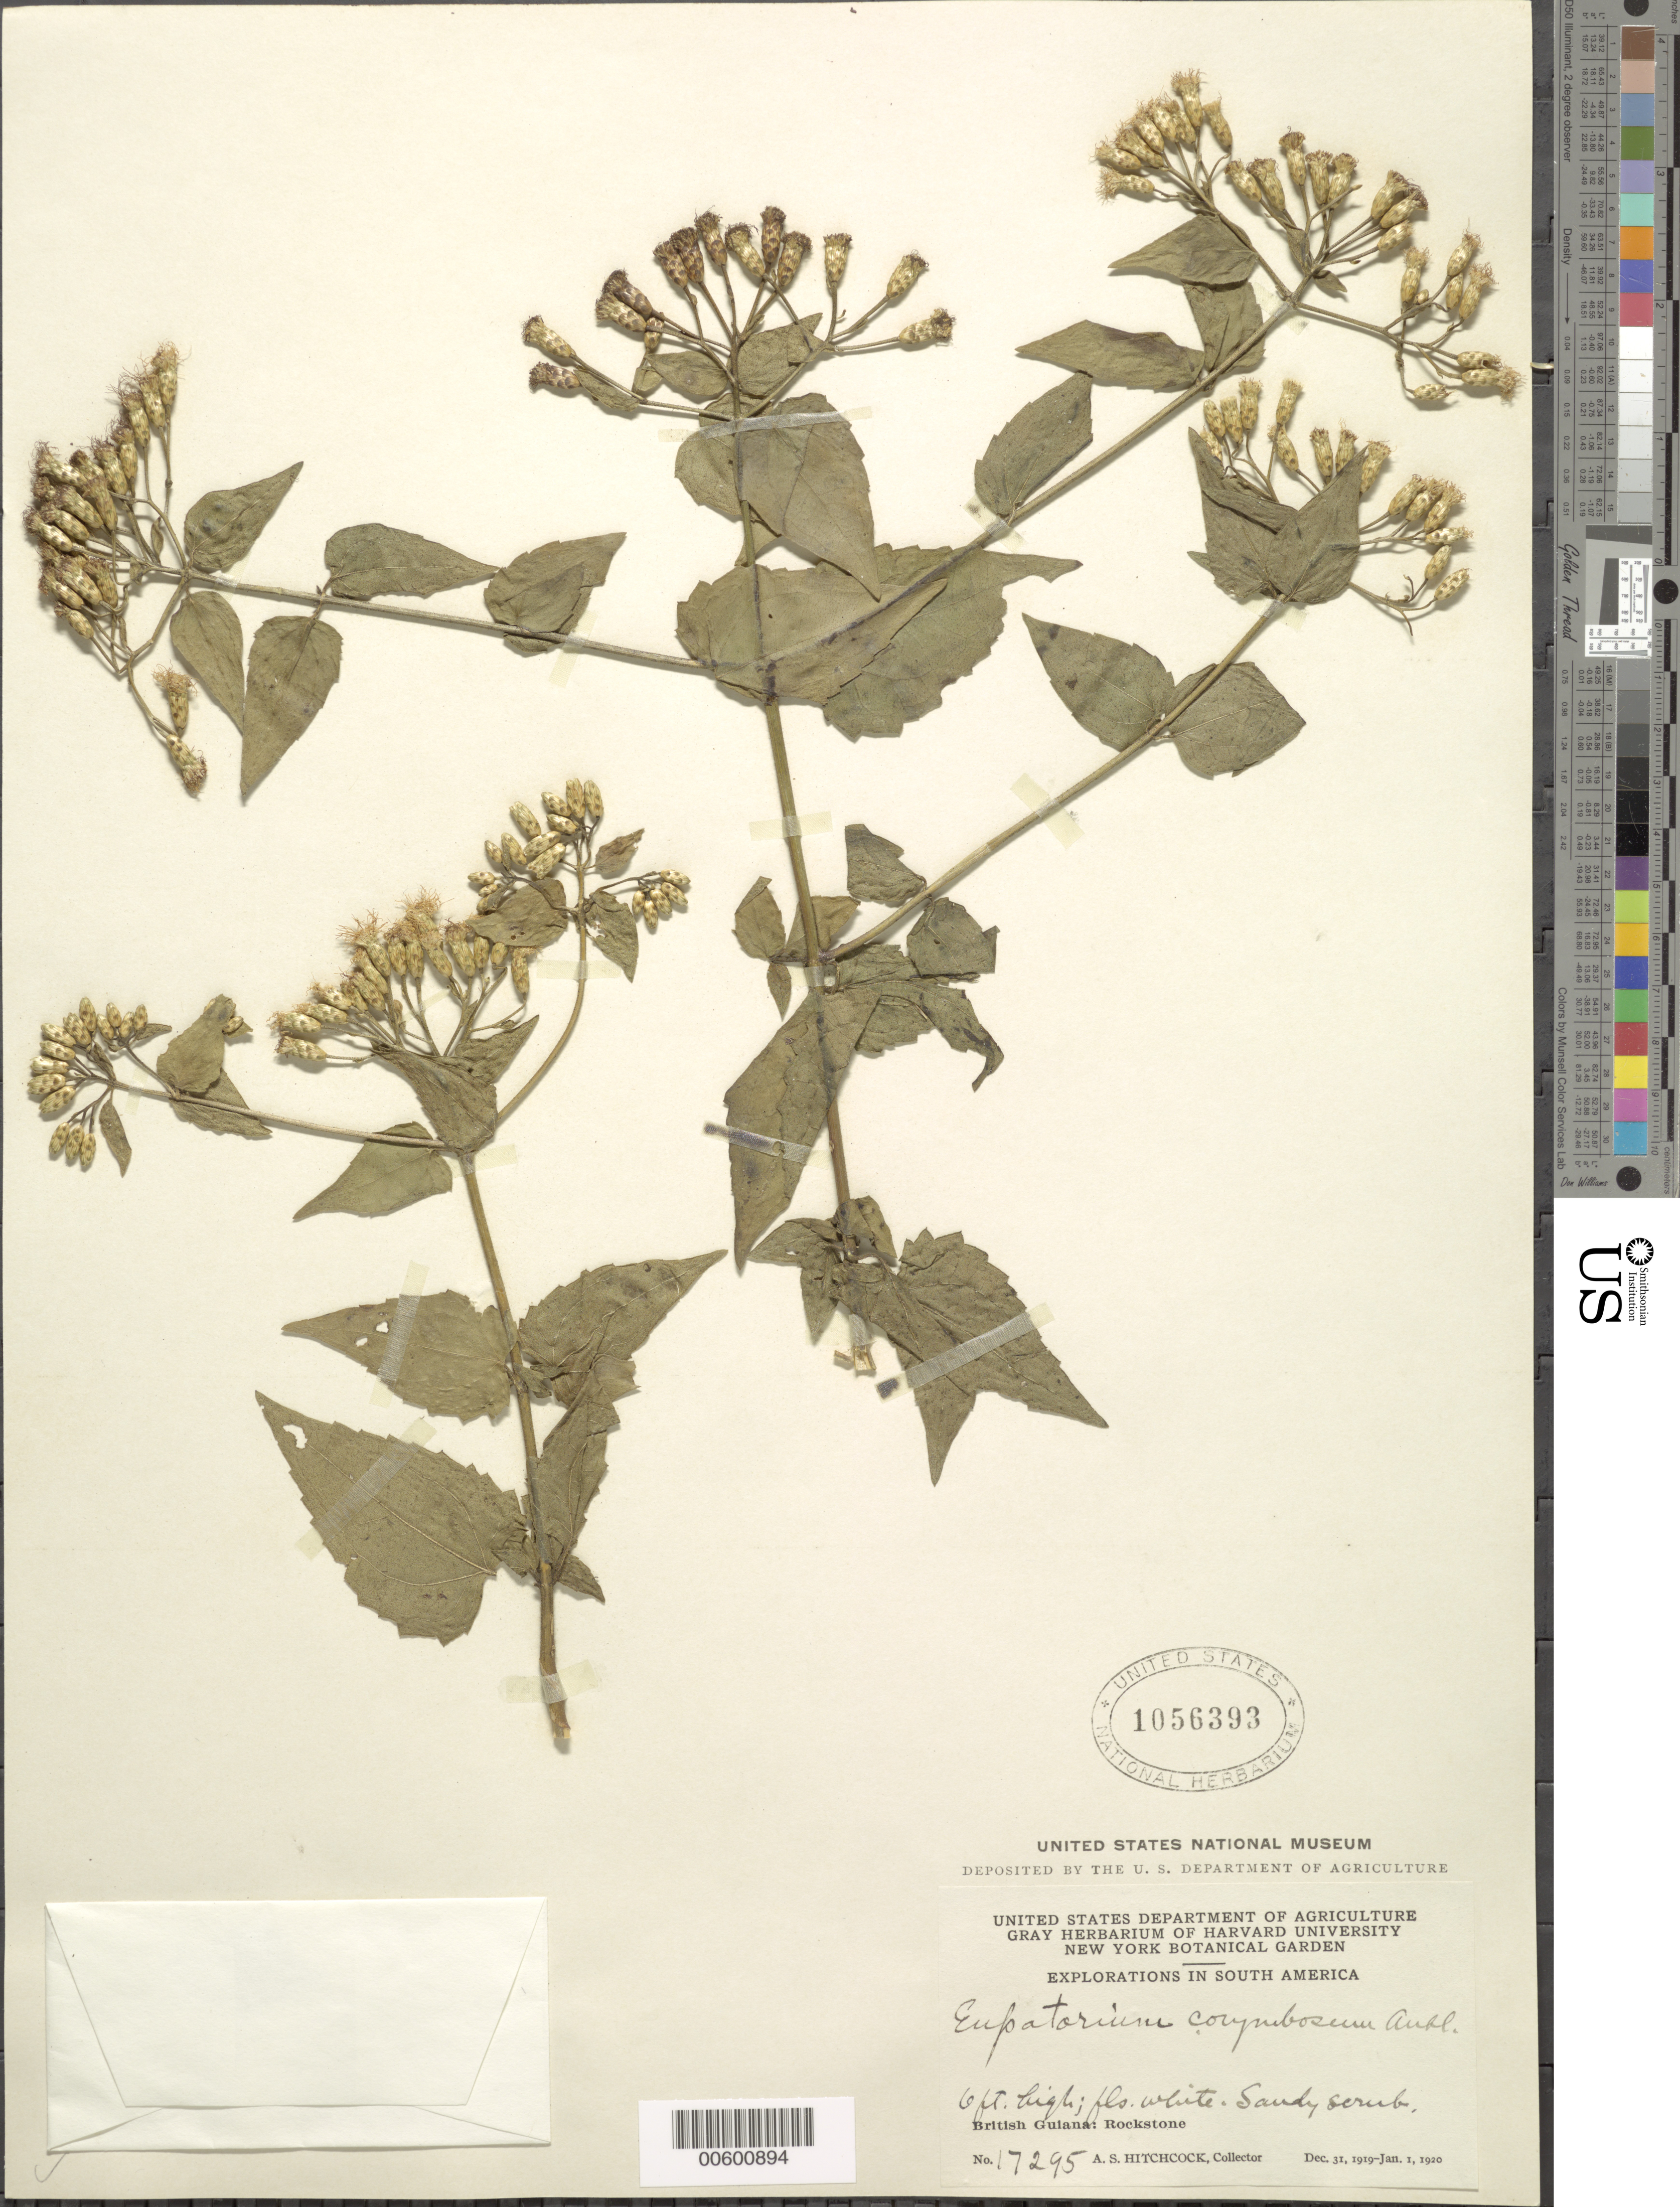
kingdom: Plantae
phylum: Tracheophyta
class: Magnoliopsida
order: Asterales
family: Asteraceae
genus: Chromolaena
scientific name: Chromolaena odorata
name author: (L.) R.M. King & H. Rob.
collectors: A. S. Hitchcock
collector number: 17295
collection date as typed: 31-Dec-19 to 1-Jan-20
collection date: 1919-12-31/1920-01-01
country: Guyana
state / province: U. Demerara-Berbice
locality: Rockstone, on the Essequibo River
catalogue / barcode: US 1056393